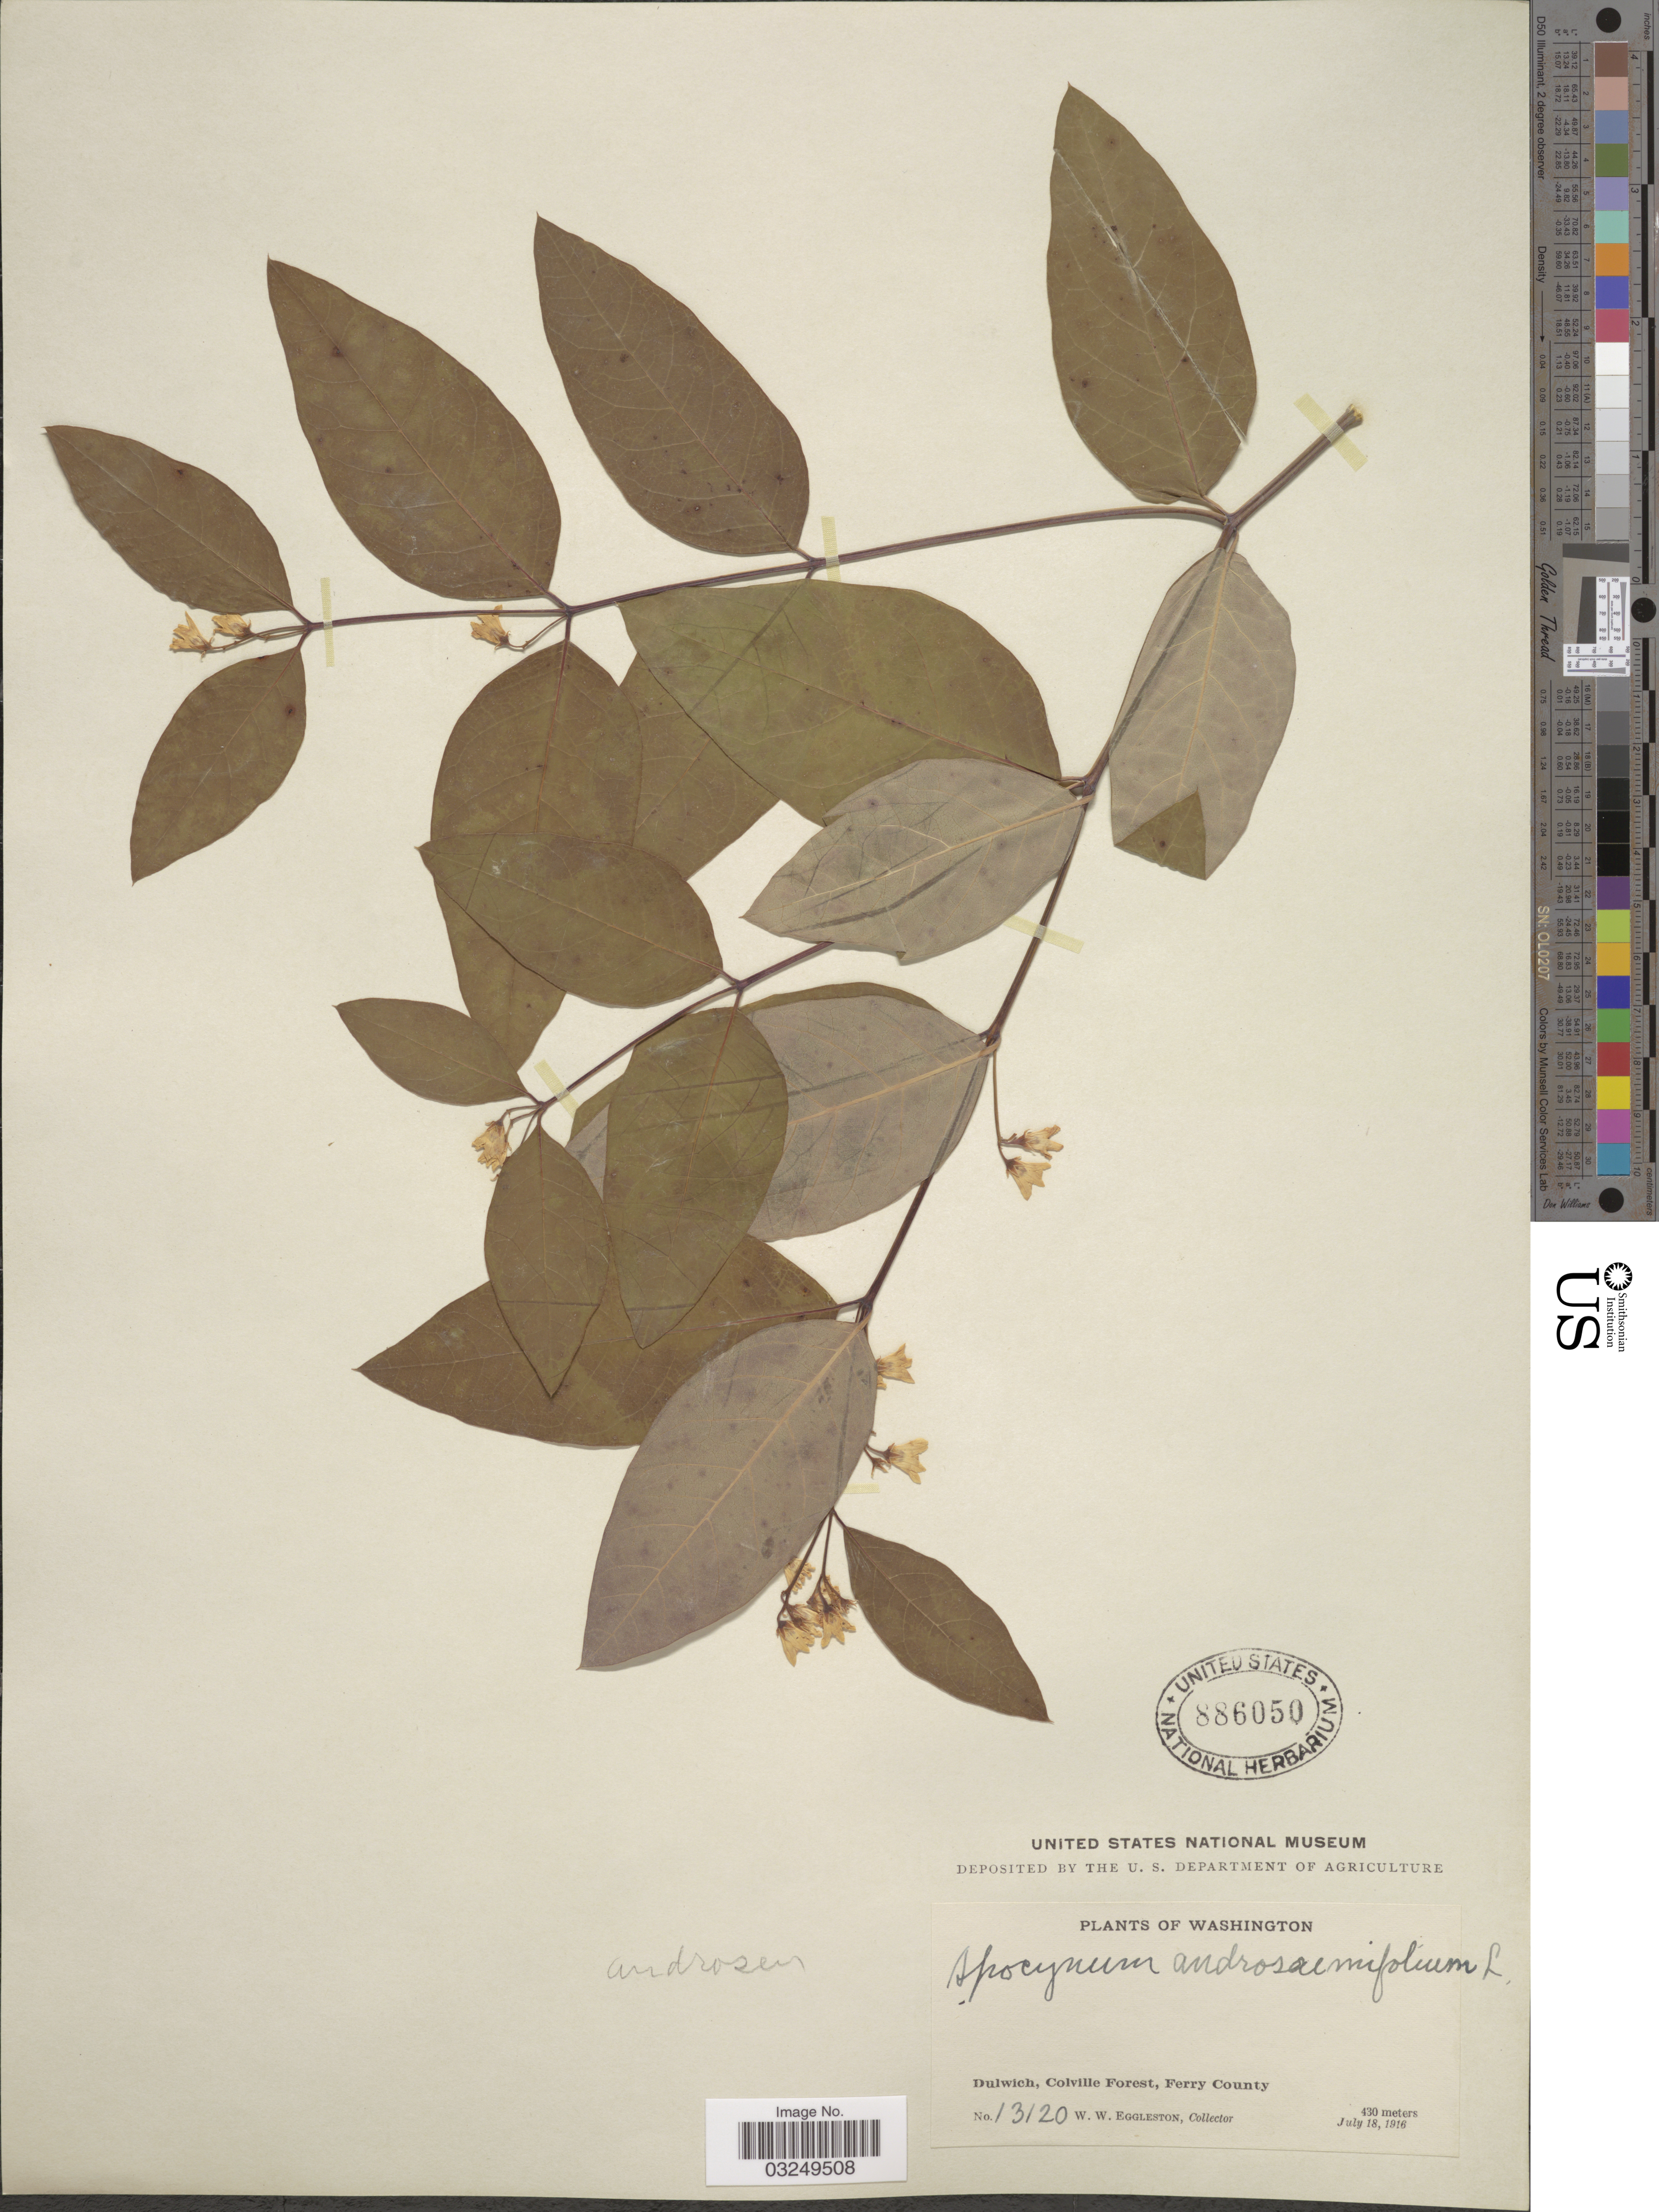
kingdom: Plantae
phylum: Tracheophyta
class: Magnoliopsida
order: Gentianales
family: Apocynaceae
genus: Apocynum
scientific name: Apocynum androsaemifolium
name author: L.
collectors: W. W. Eggleston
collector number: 13120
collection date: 1916-07-18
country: United States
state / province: Washington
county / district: Ferry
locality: Dulwich, Colville Forest, Ferry County.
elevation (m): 430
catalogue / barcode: US 886050